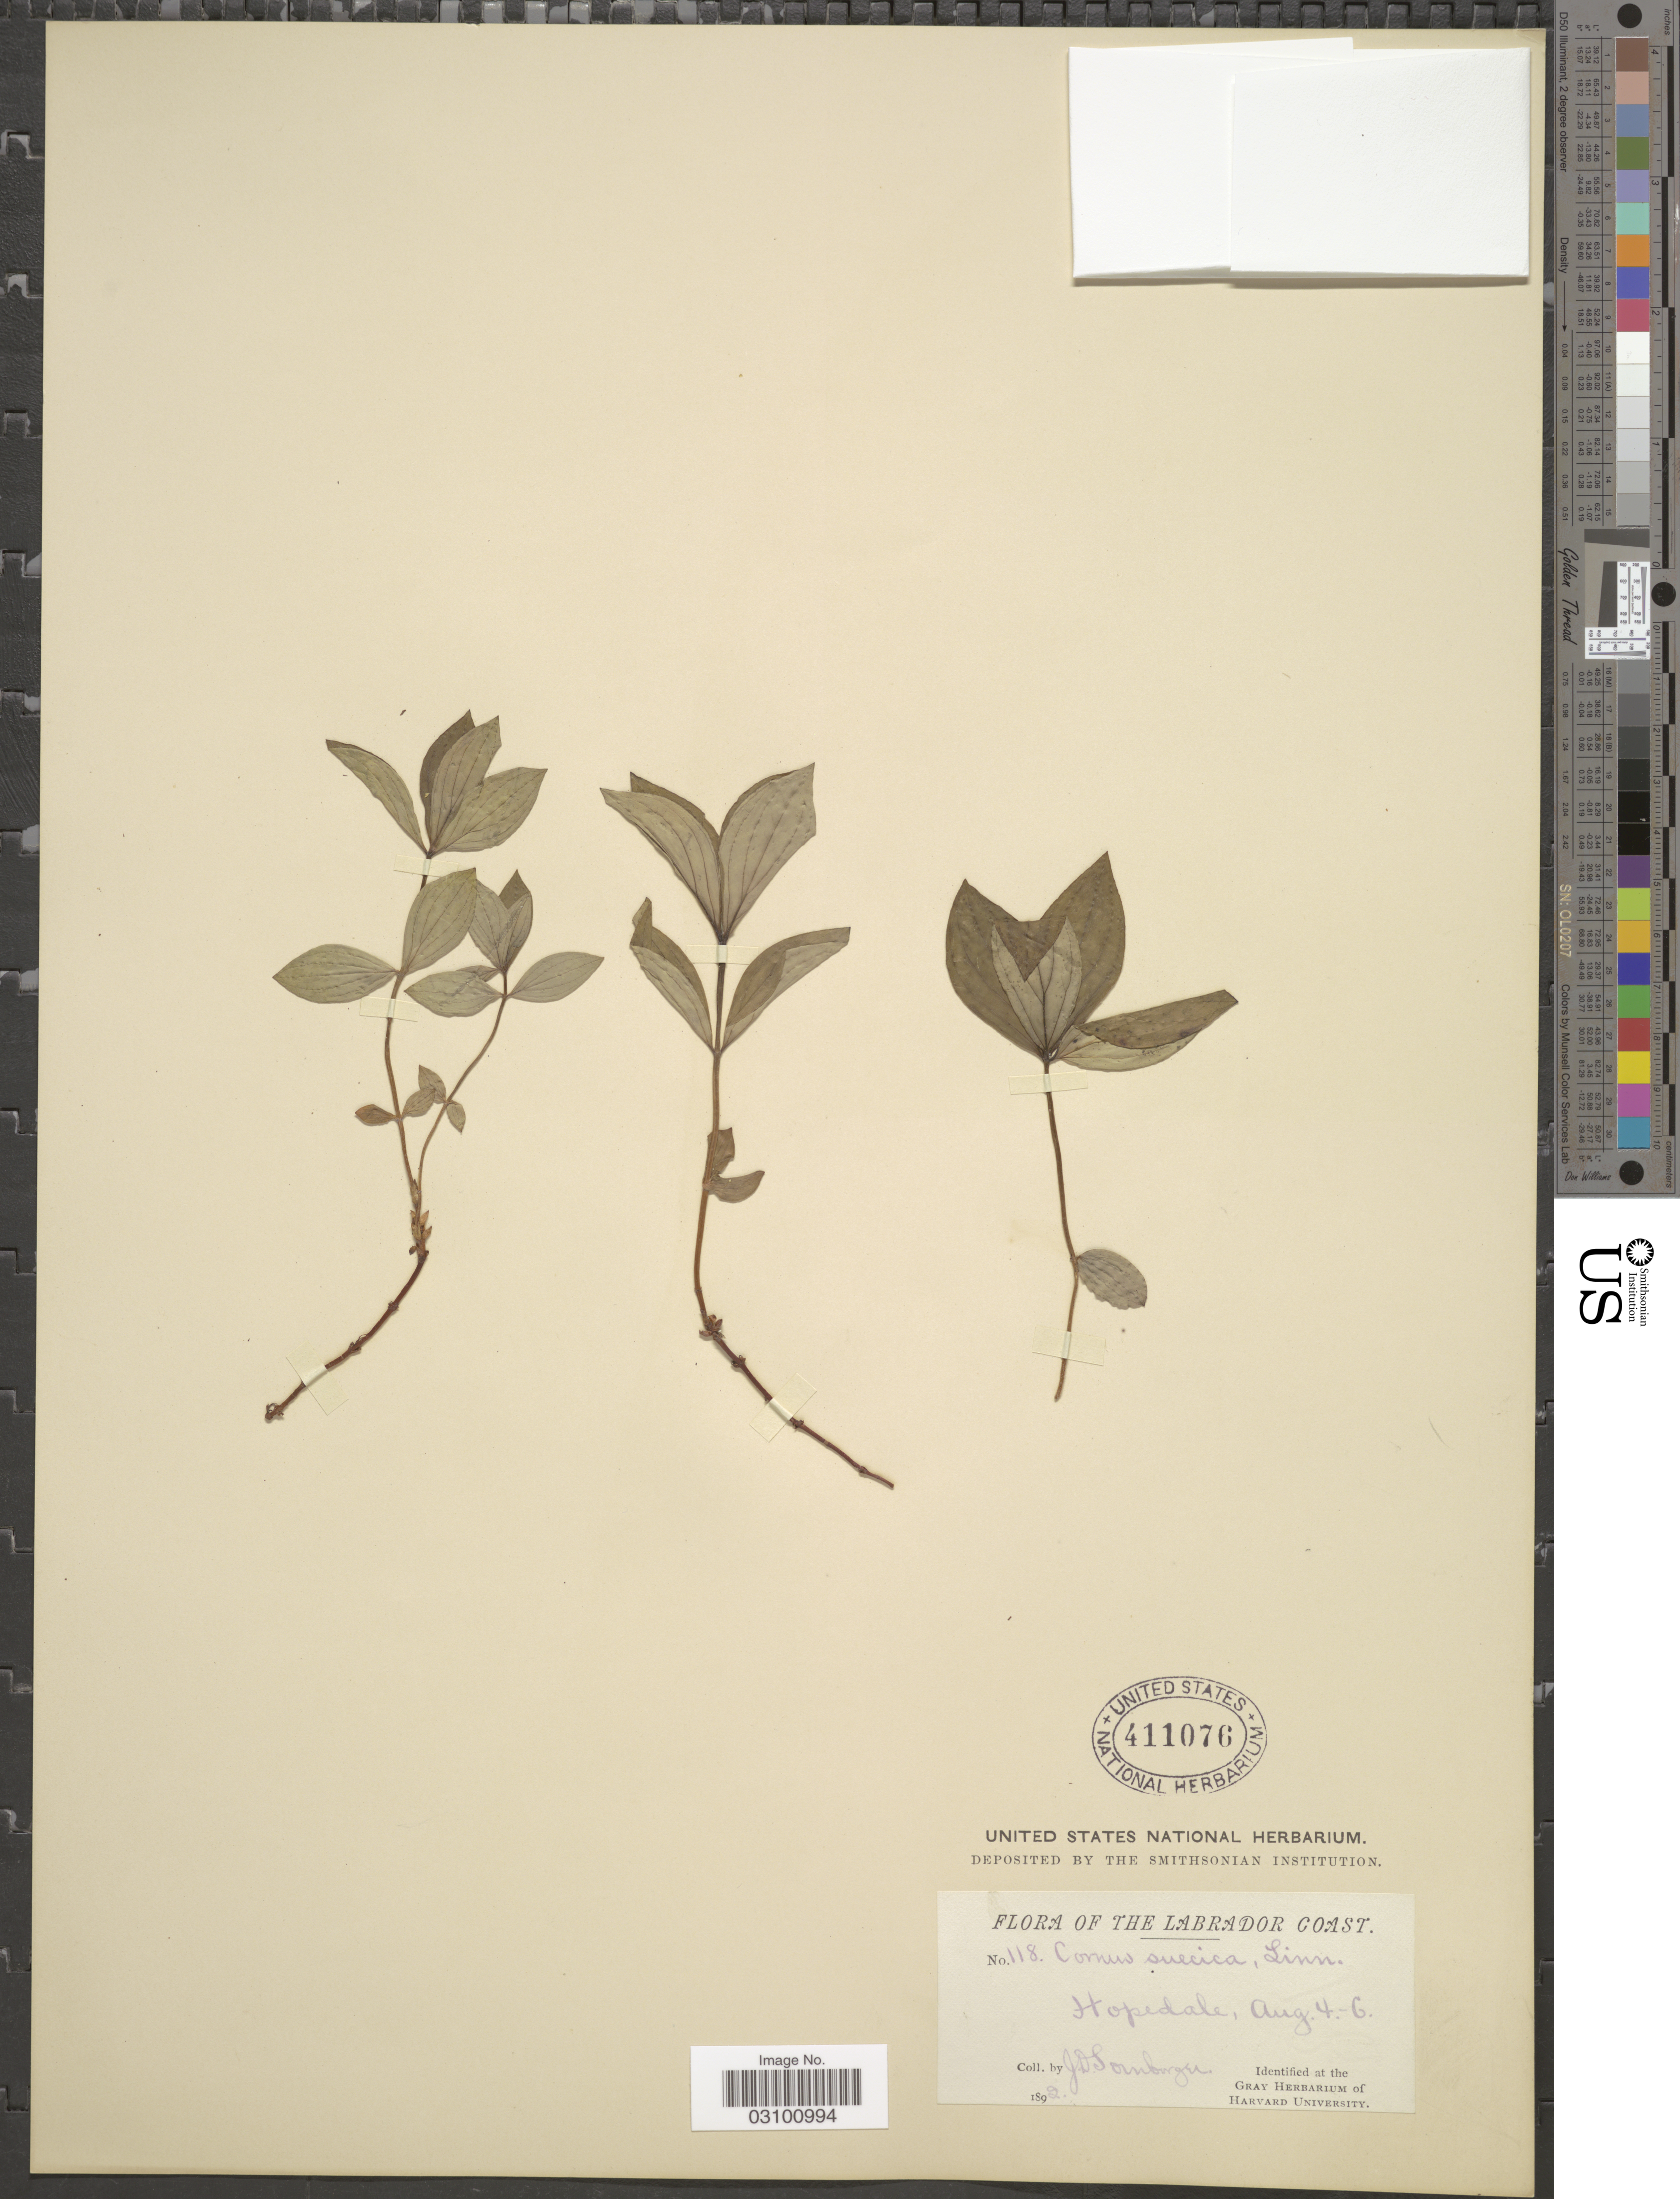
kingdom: Plantae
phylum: Tracheophyta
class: Magnoliopsida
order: Cornales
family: Cornaceae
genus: Cornus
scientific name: Cornus suecica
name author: L.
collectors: J. Sornborger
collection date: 1892-08-04/1892-08-06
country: Canada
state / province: Newfoundland and Labrador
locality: Labrador Coast. Hopedale.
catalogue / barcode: US 411076